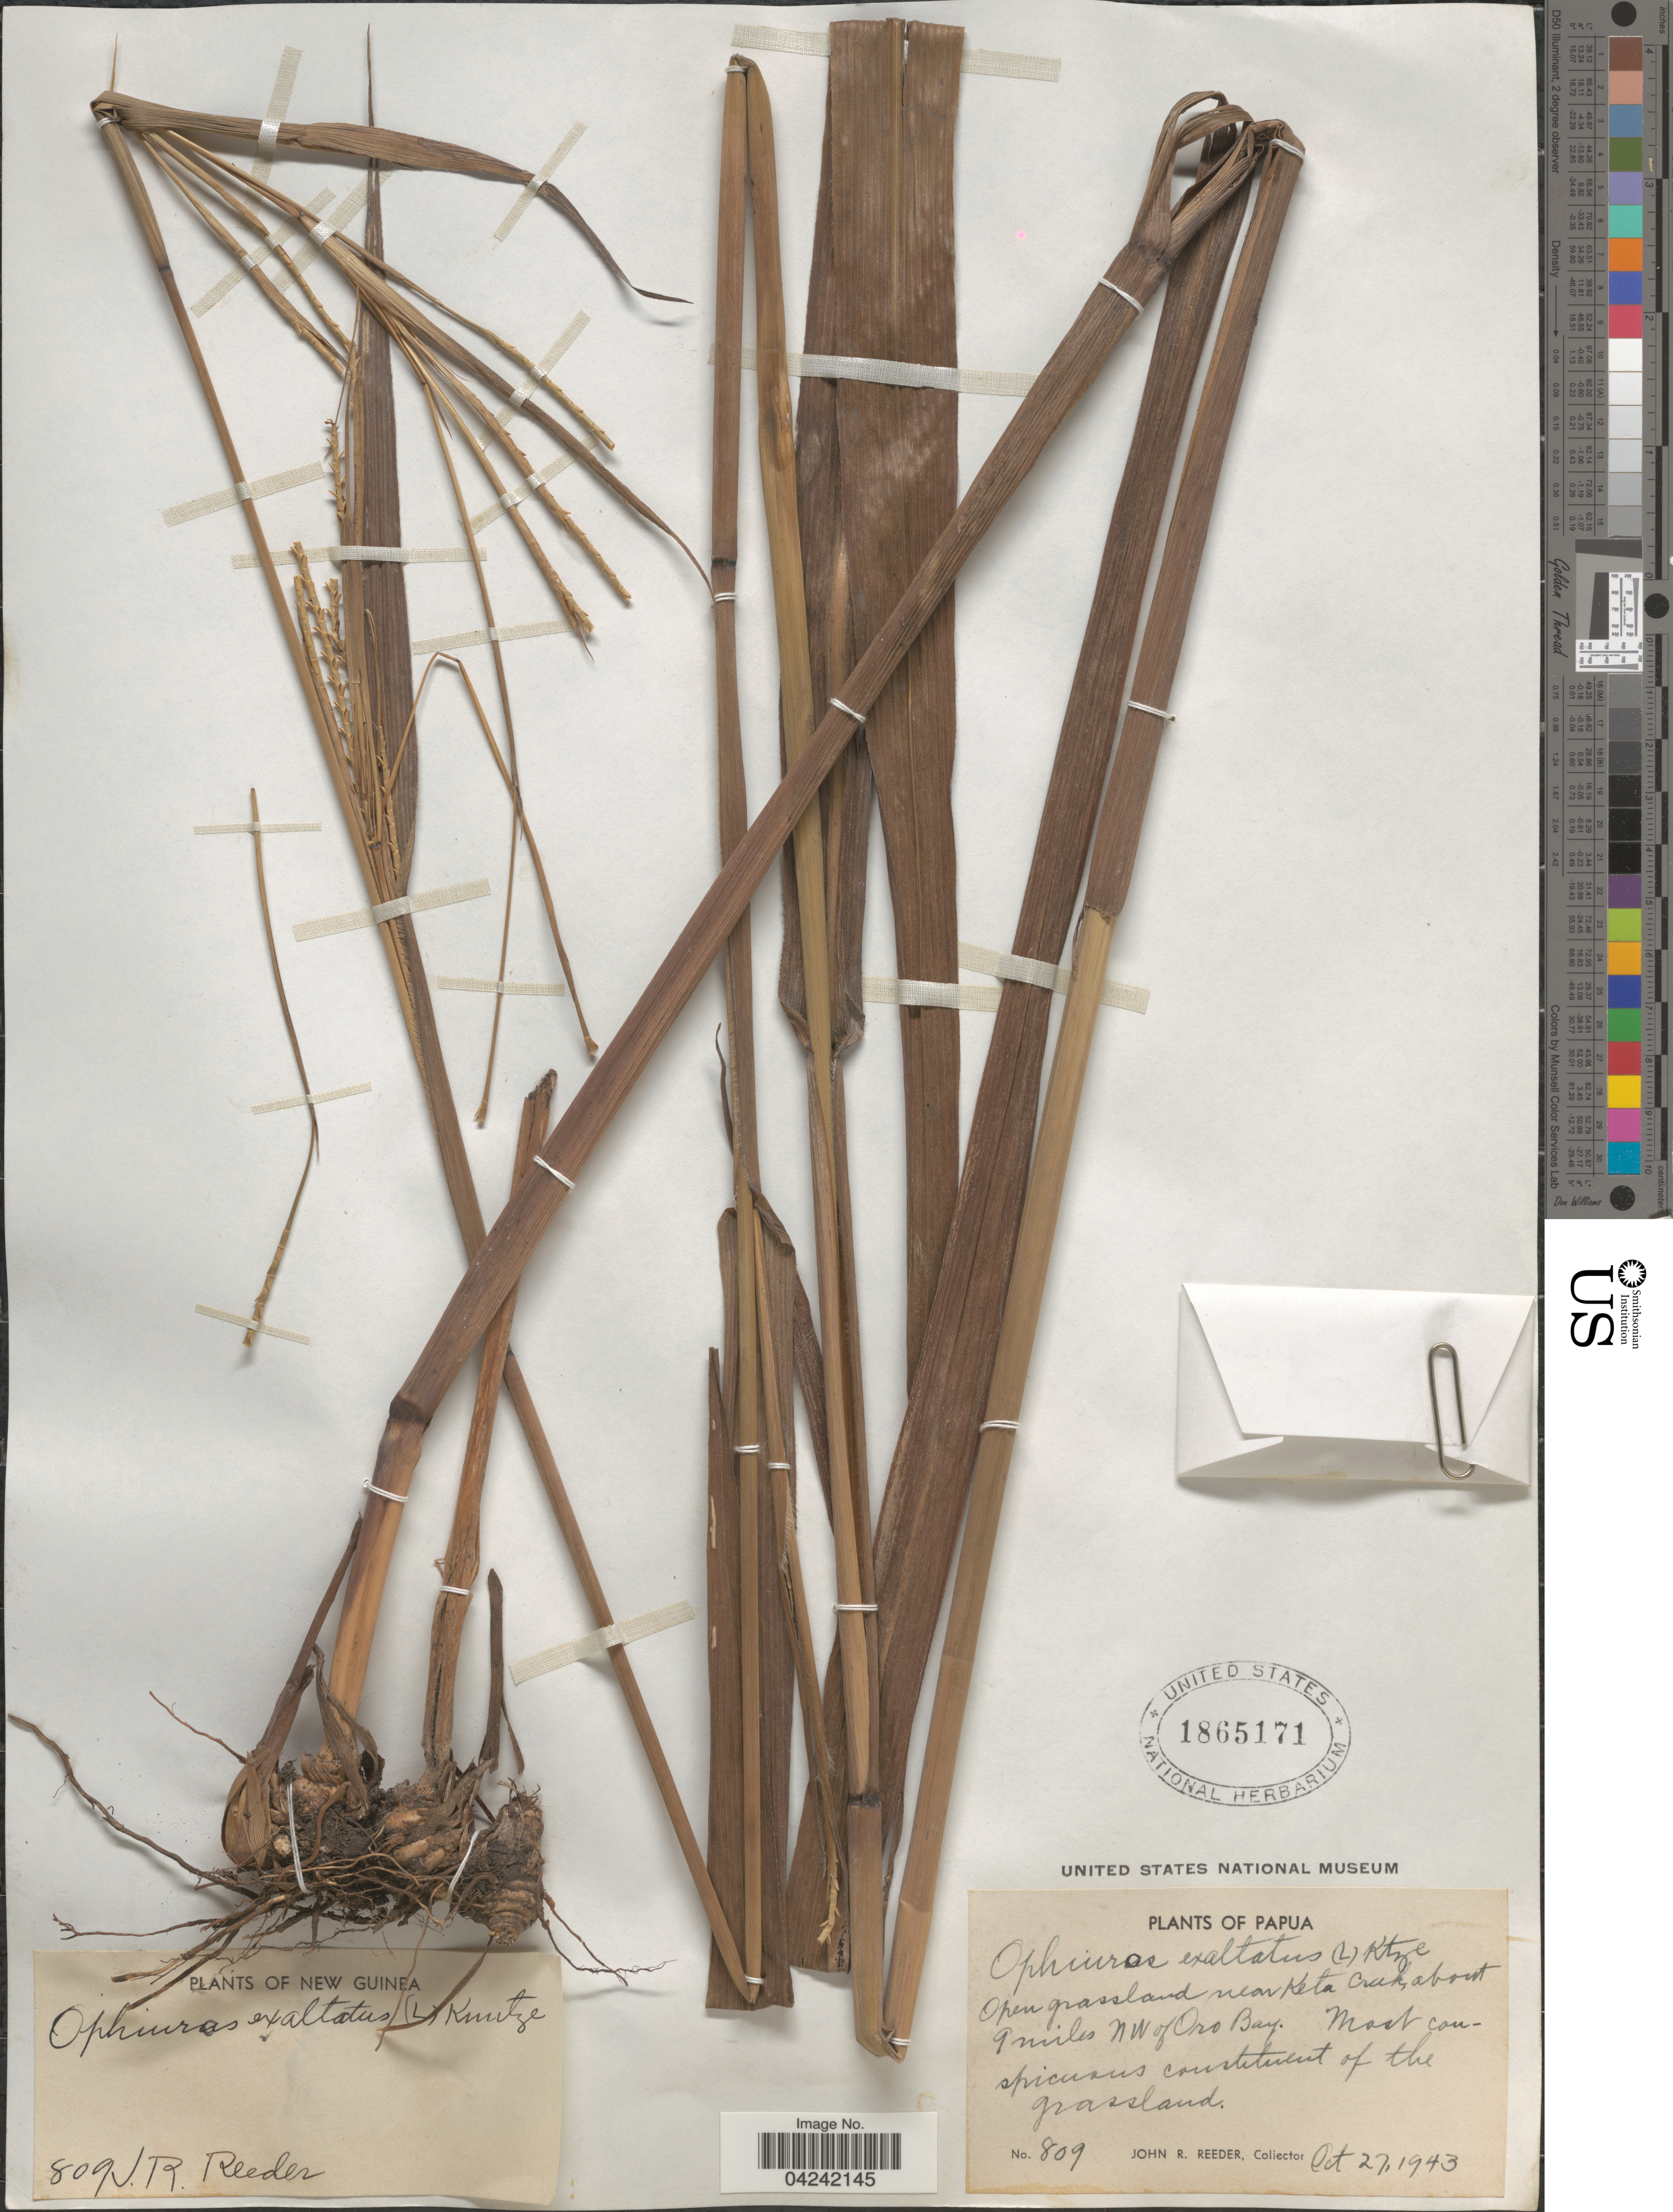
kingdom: Plantae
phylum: Tracheophyta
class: Liliopsida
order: Poales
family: Poaceae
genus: Ophiuros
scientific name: Ophiuros sp.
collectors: J. R. Reeder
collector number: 809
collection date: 1943-10-27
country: Papua New Guinea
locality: New Guinea. Papua. 9 miles NW of Oro Bay.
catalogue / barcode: US 1865171